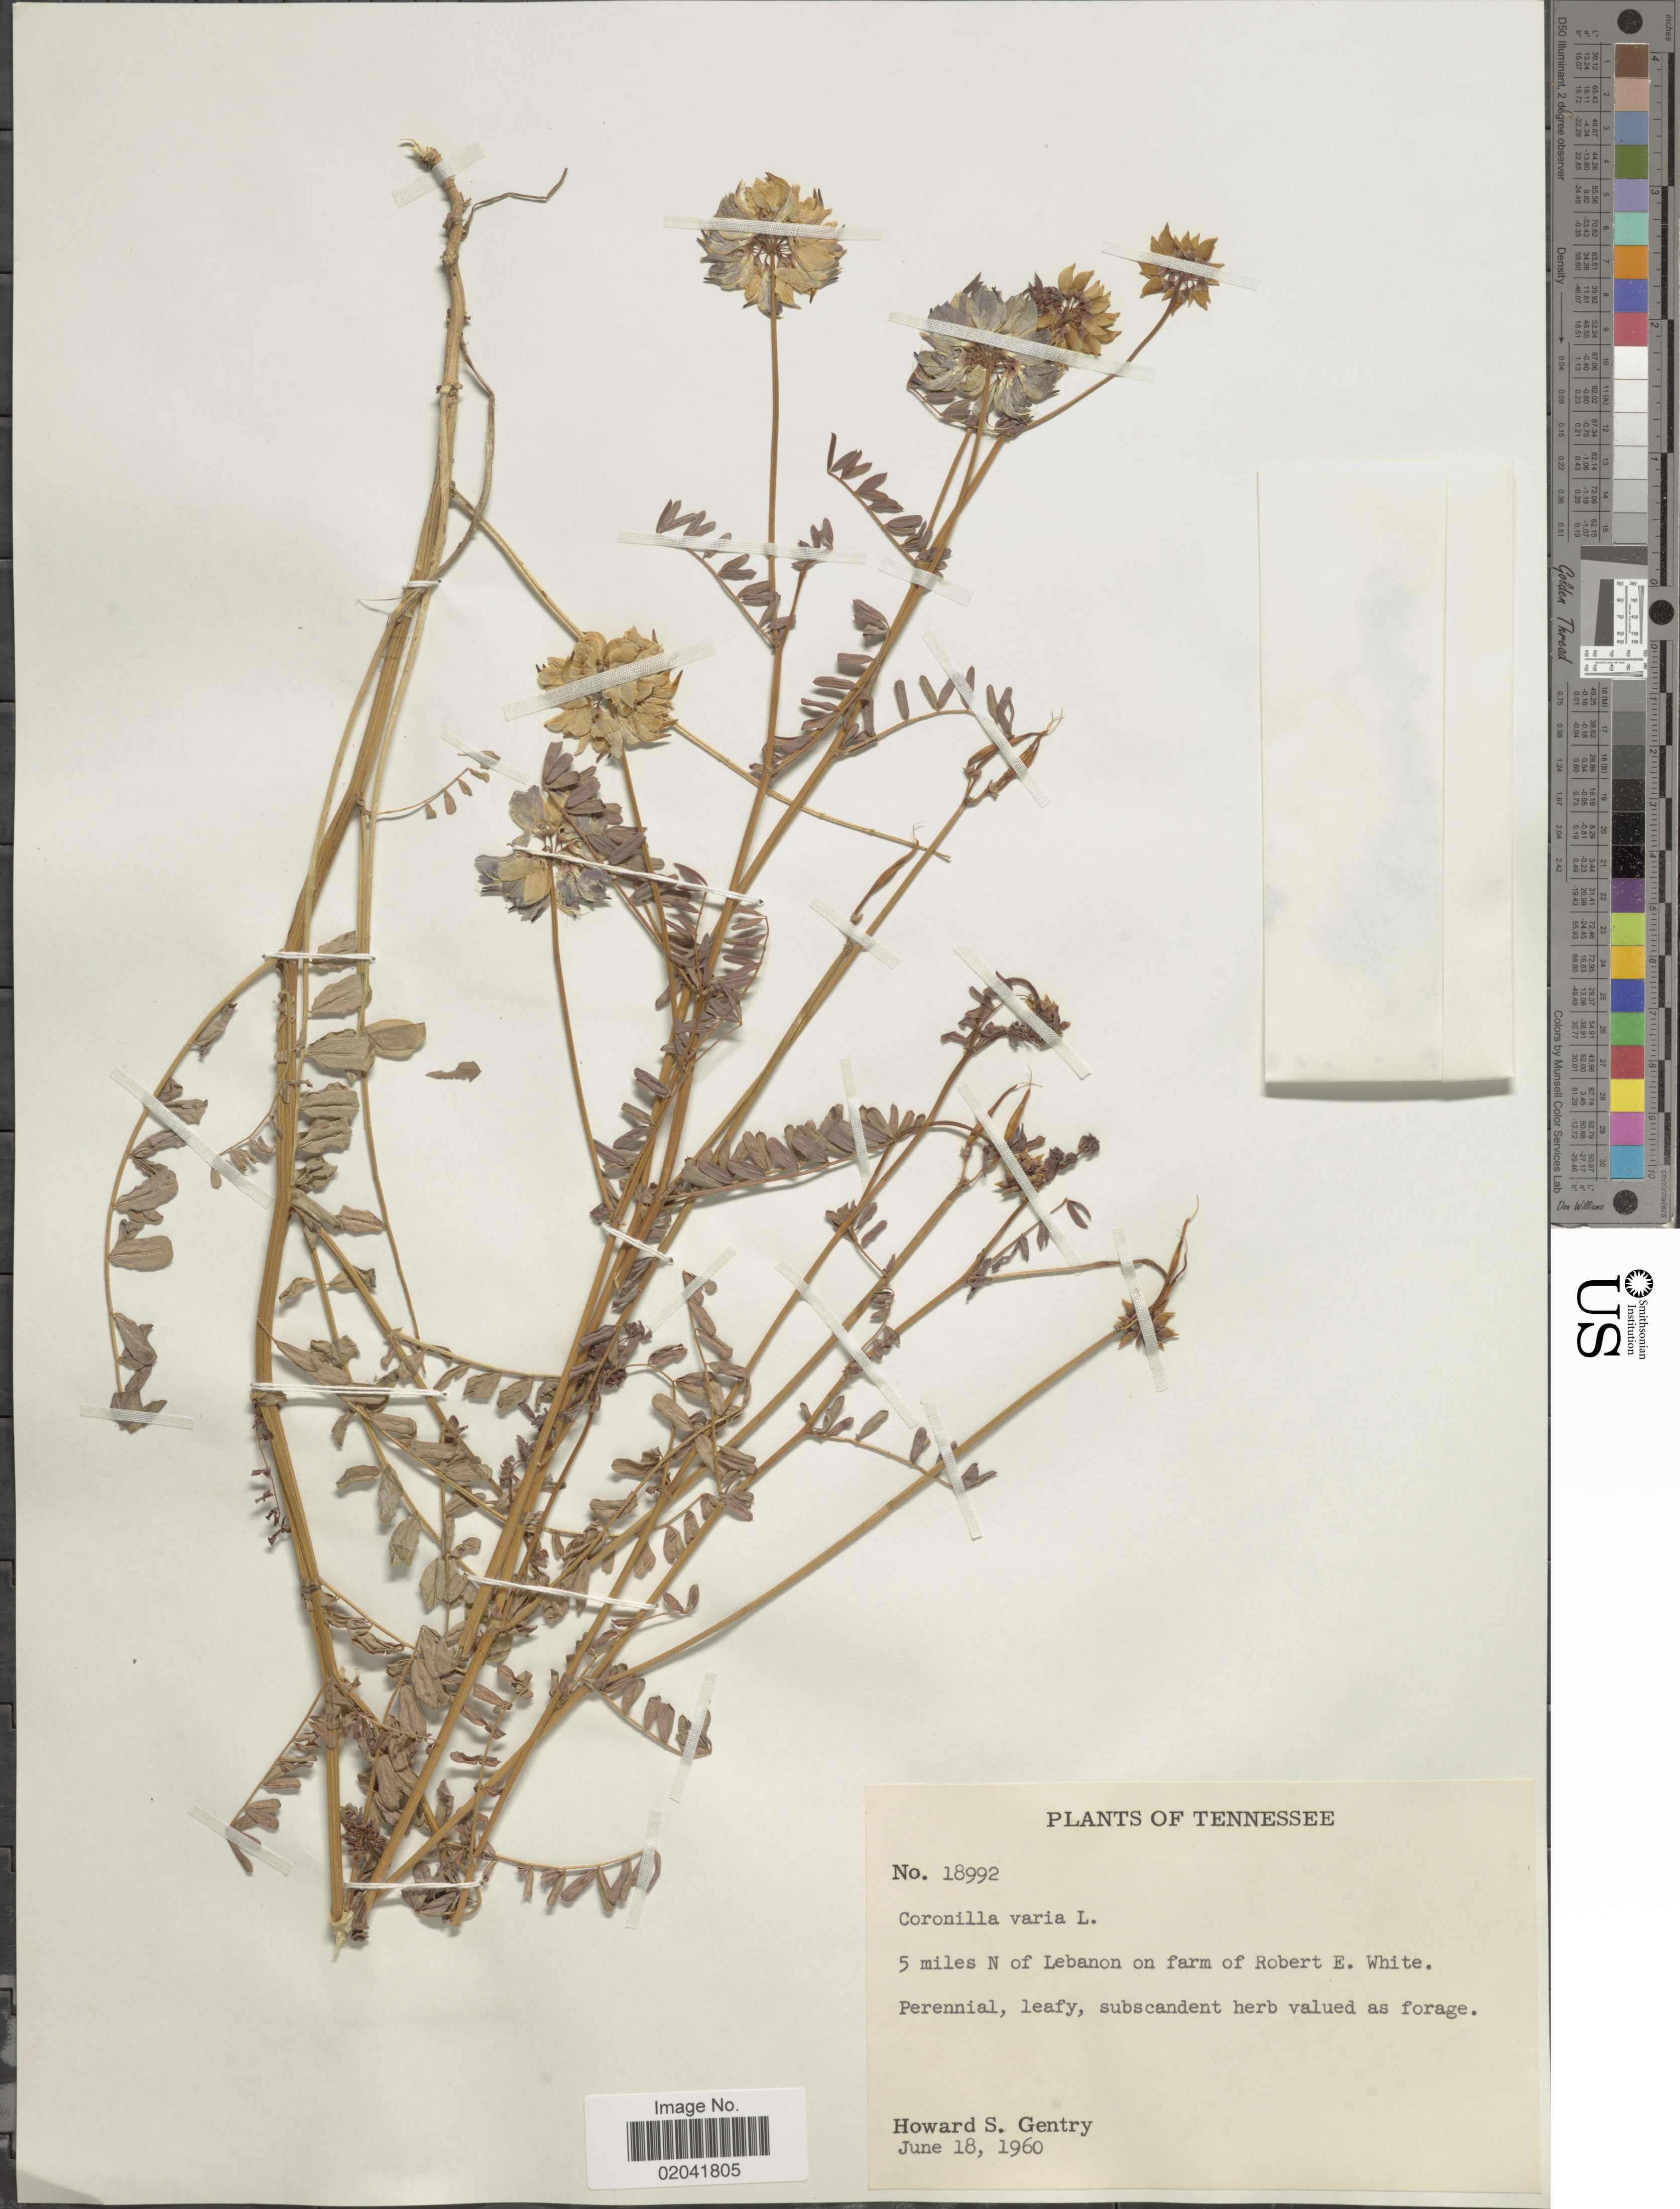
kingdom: Plantae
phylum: Tracheophyta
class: Magnoliopsida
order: Fabales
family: Fabaceae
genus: Coronilla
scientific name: Coronilla varia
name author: L.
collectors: H. S. Gentry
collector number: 18992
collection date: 1960-06-18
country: United States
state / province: Tennessee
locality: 5 miles N of Lebanon on farm of Robert E. White